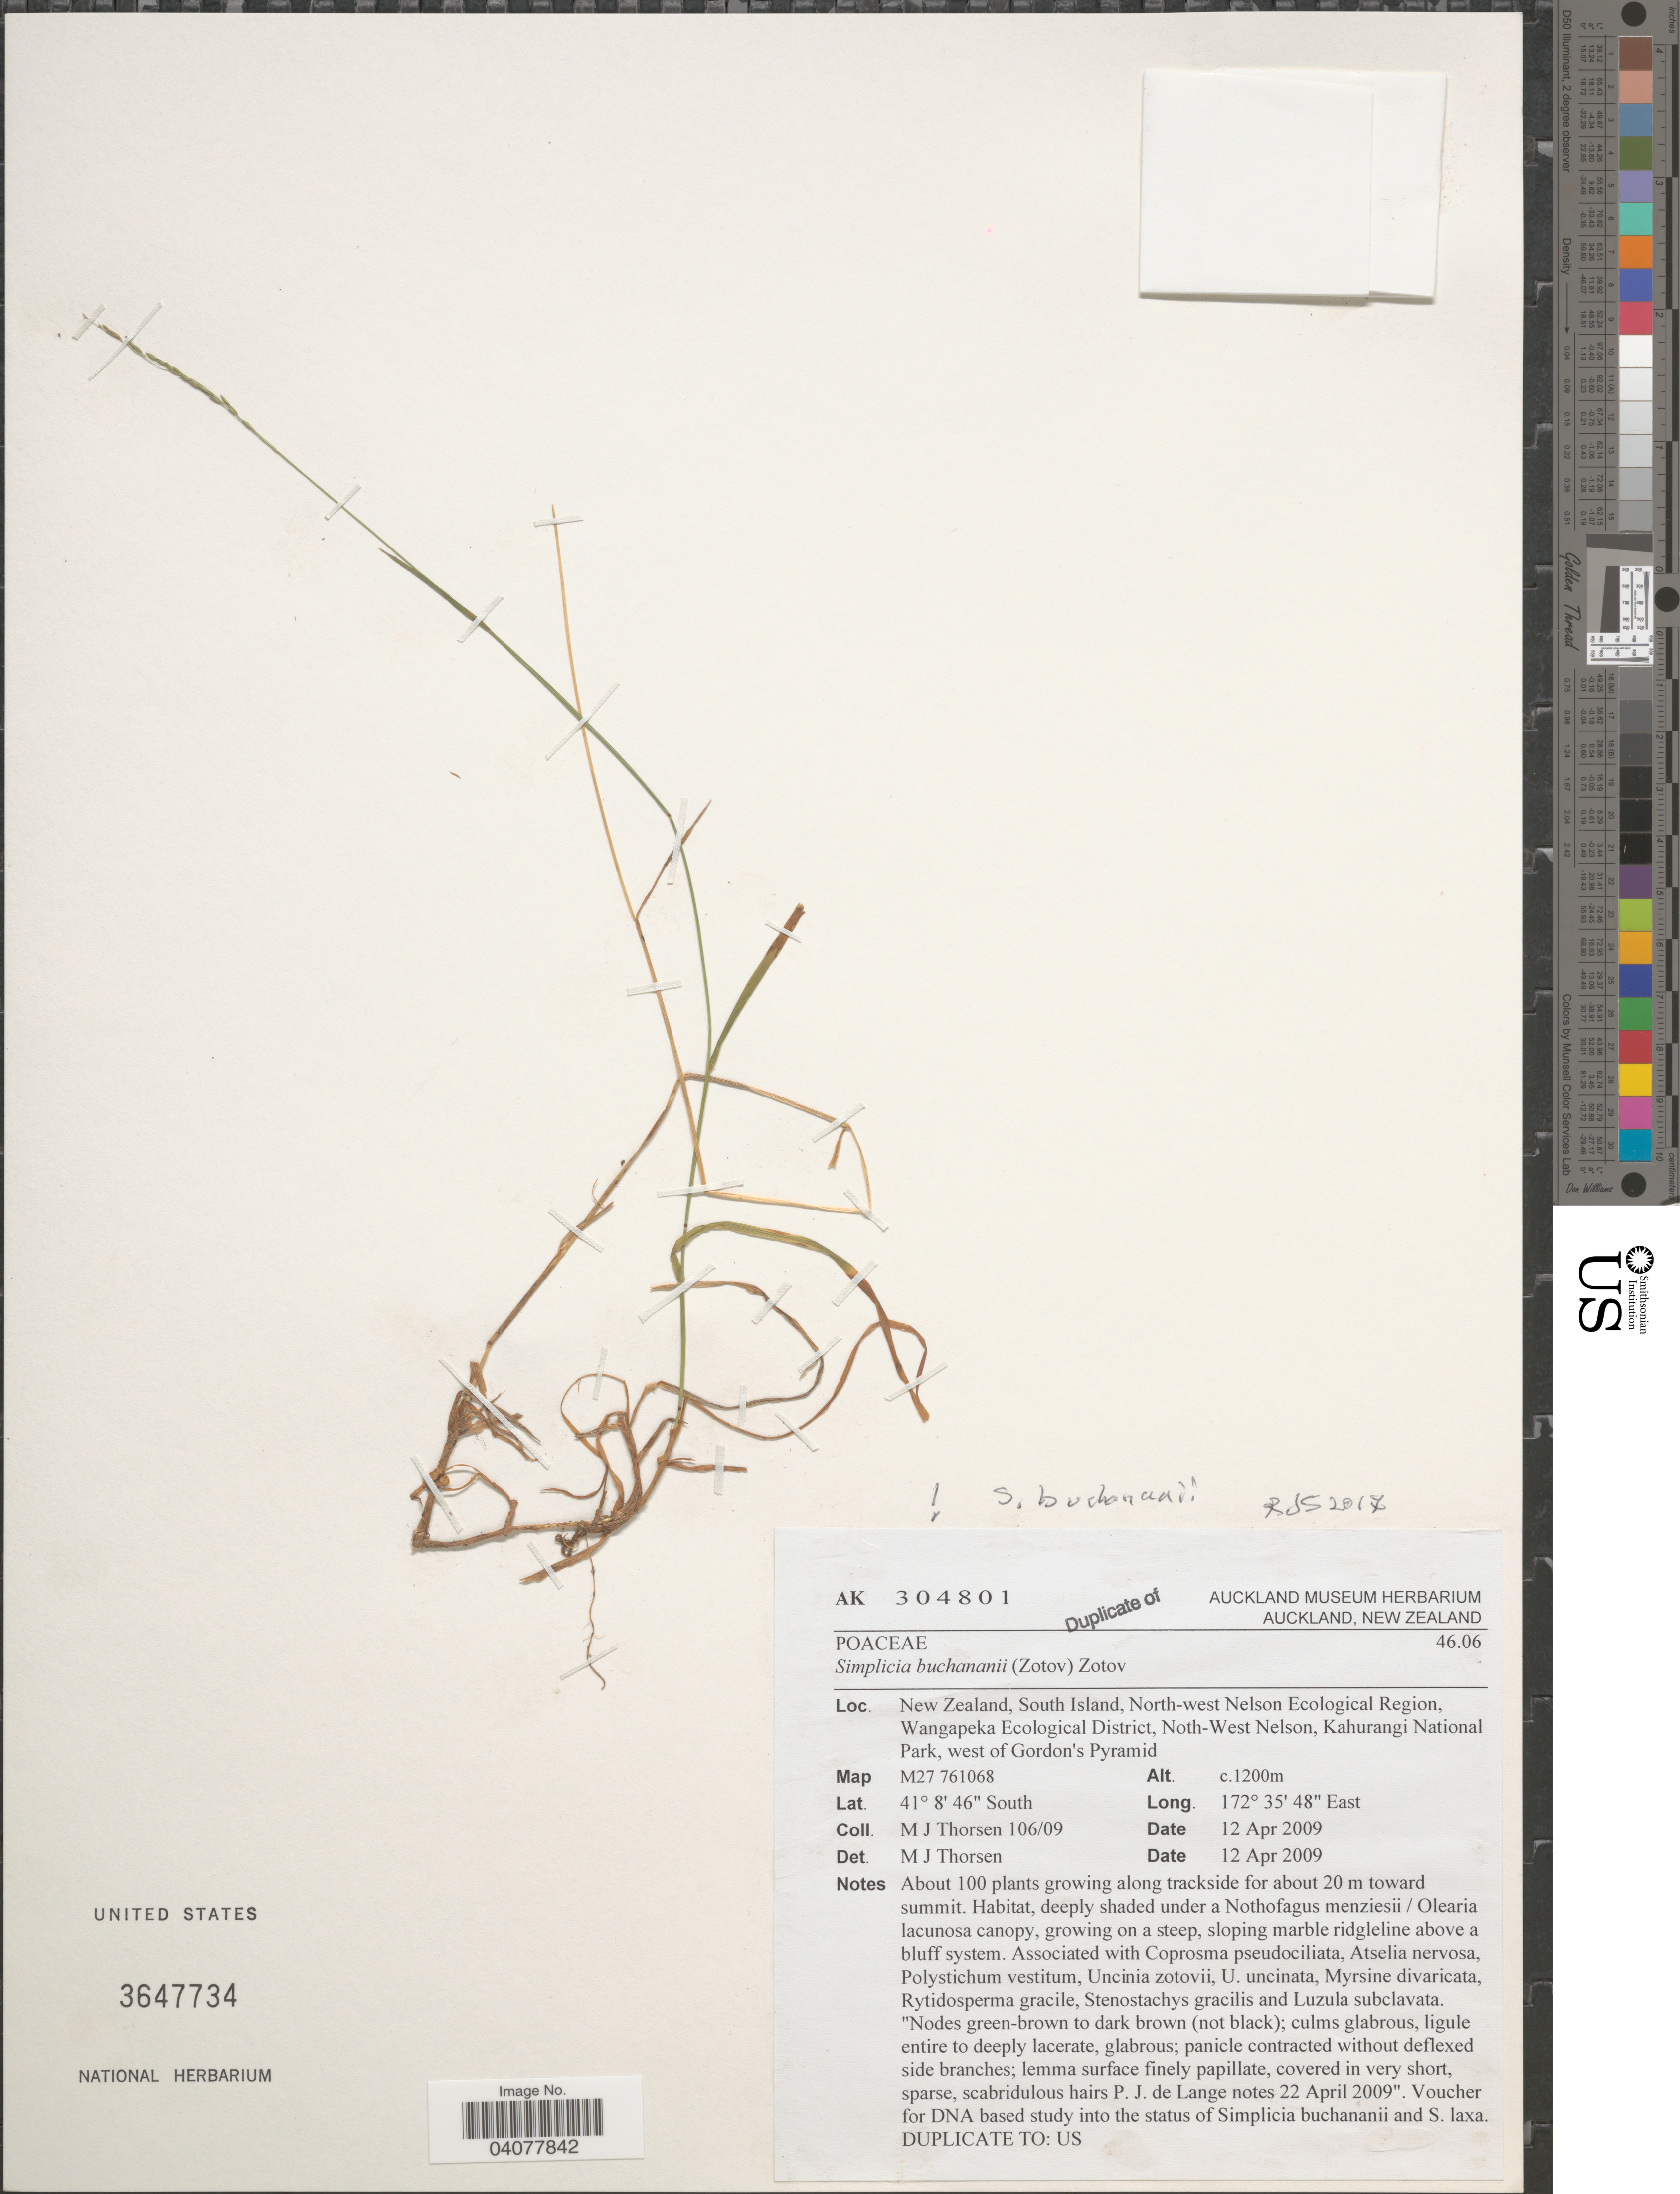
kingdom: Plantae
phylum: Tracheophyta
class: Liliopsida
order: Poales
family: Poaceae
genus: Simplicia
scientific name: Simplicia buchananii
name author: (Zotov) Zotov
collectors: M. Thorsen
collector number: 106/09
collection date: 2009-04-12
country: New Zealand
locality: South Island, North-west Nelson Ecological Region, Wangapeka Ecological District, North-West Nelson, Kahurangi National Park, west of Gordon's Pyramid. About 100 plants growing along trackside for about 20 m toward summit.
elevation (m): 1200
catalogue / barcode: US 3647734